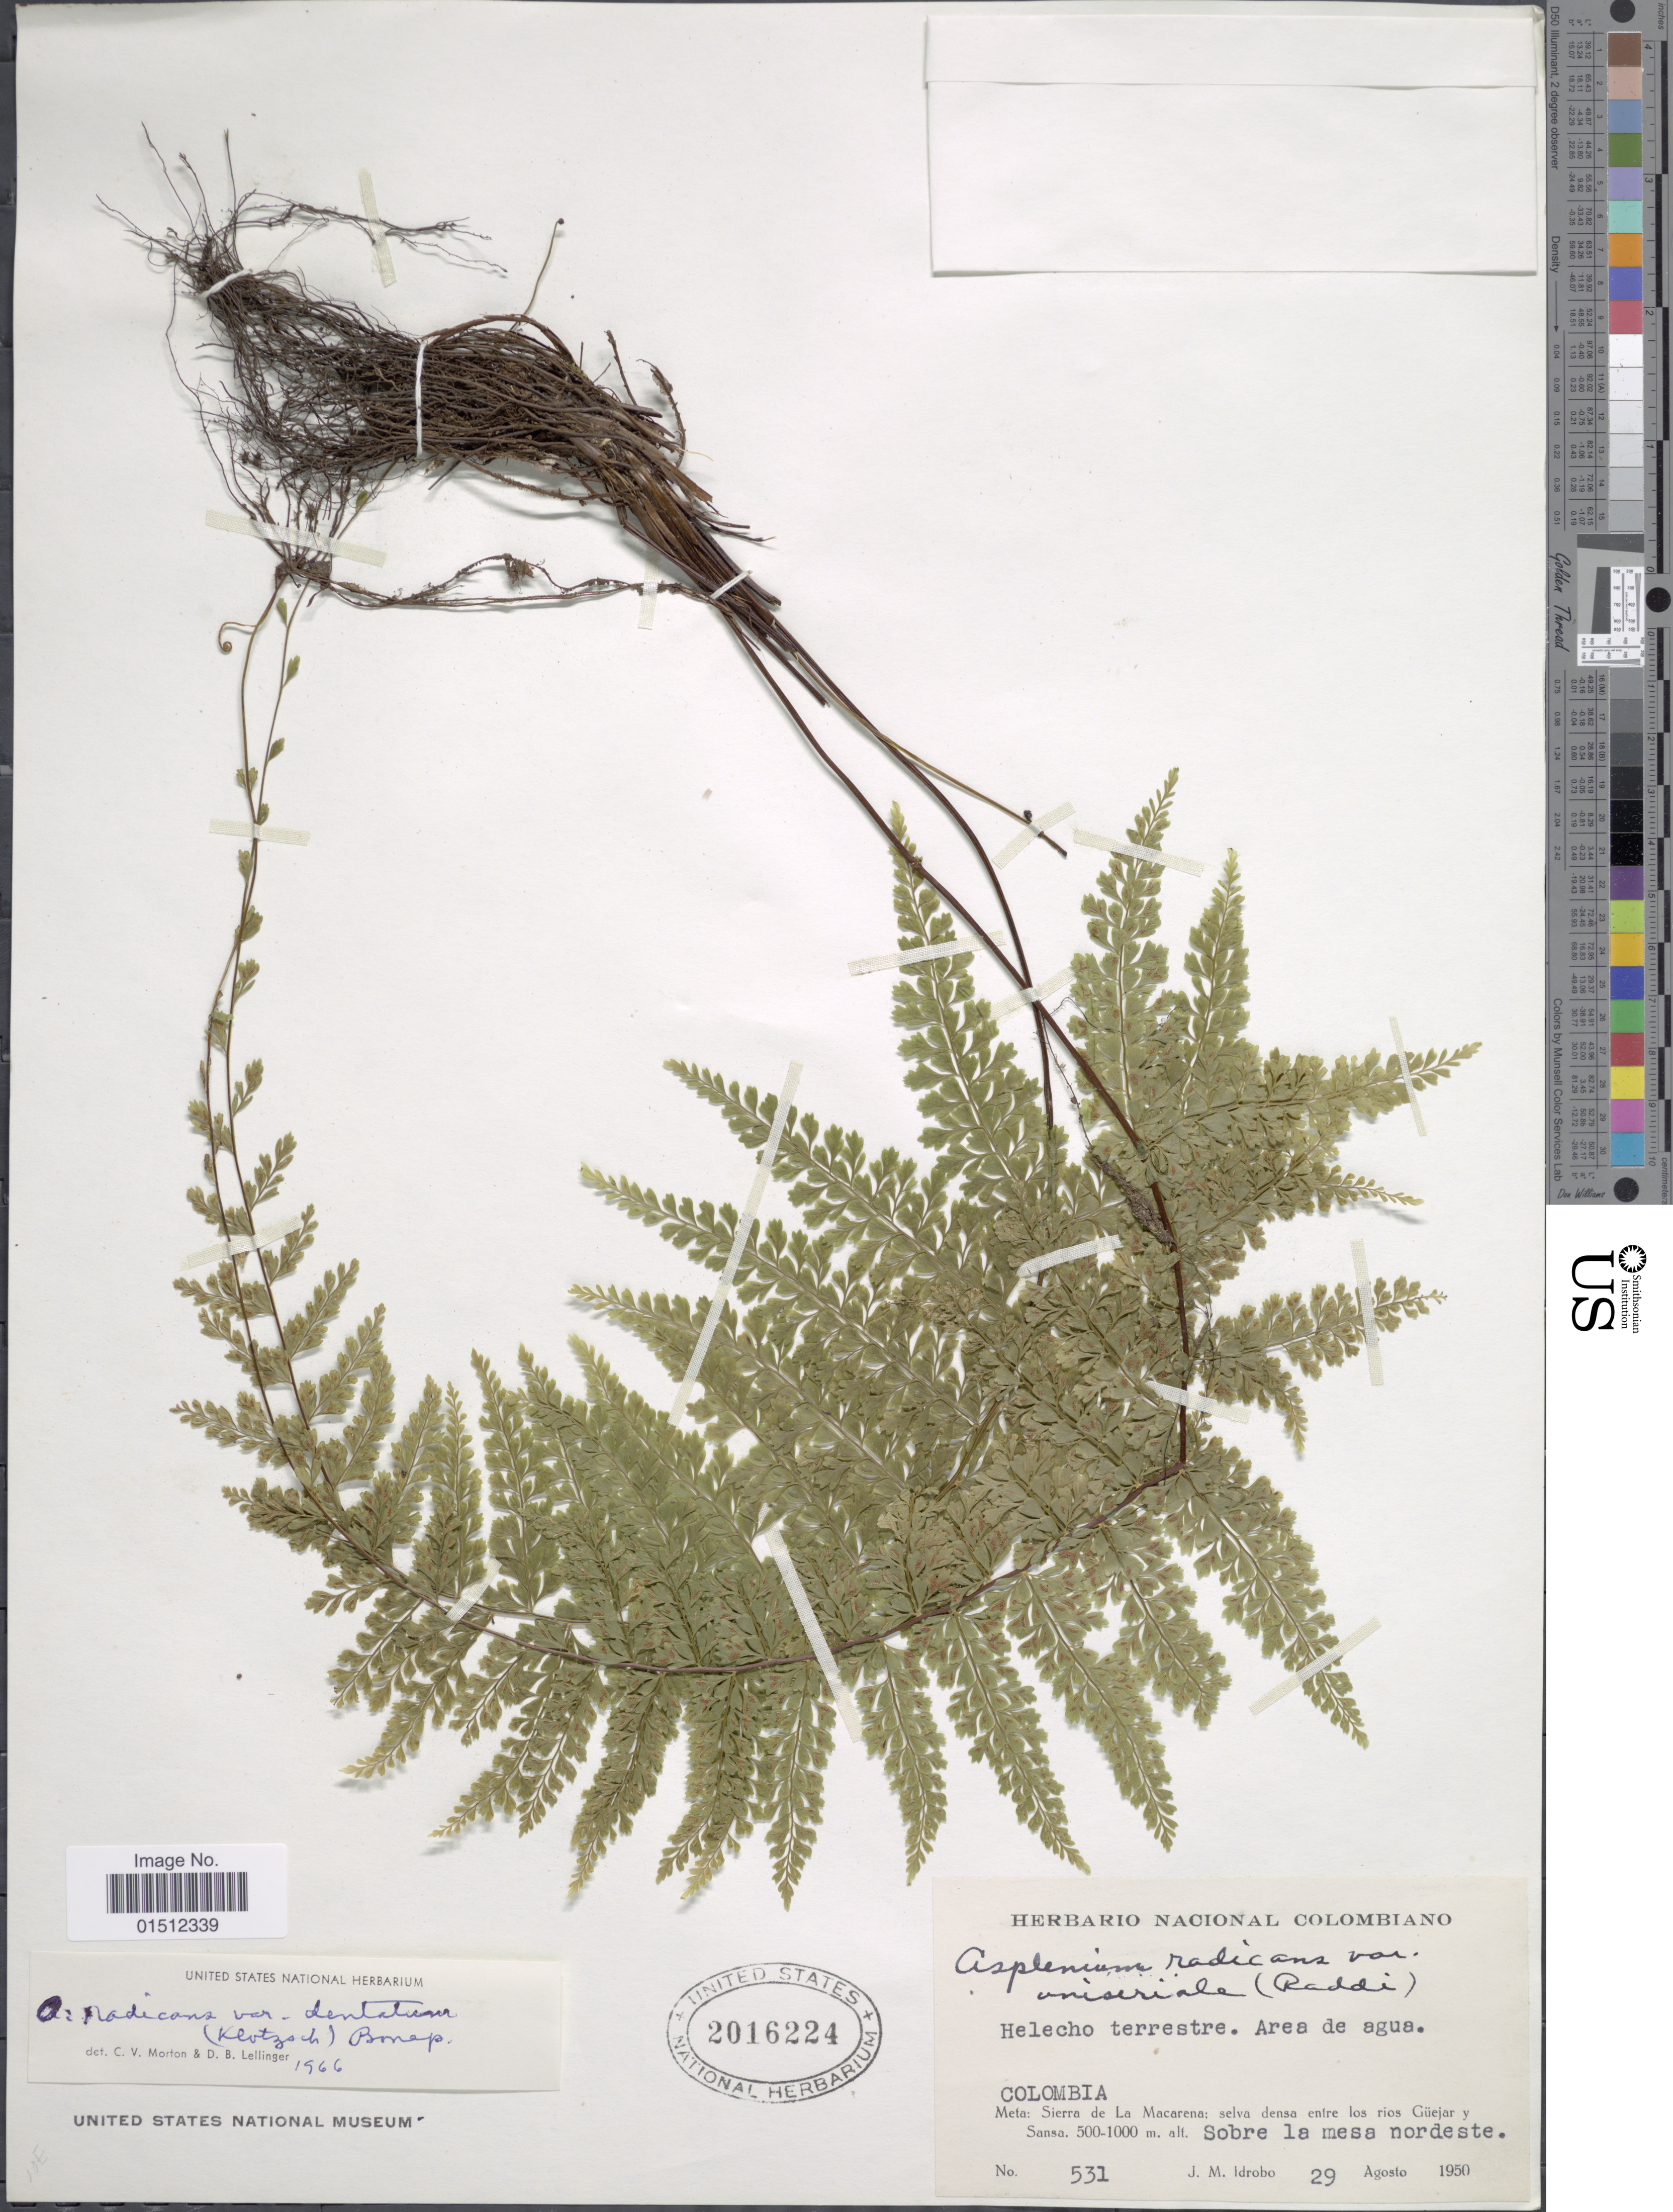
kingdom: Plantae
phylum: Tracheophyta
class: Polypodiopsida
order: Polypodiales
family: Aspleniaceae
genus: Asplenium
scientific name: Asplenium radicans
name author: L.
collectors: J. M. Idrobo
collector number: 531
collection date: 1950-08-29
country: Colombia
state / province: Meta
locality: Colombia, Meta: Sierra de La Macarena; selva densa entre los rios Guejar y Sansa.Sobre la mesa nordeste.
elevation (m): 500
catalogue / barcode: US 2016224